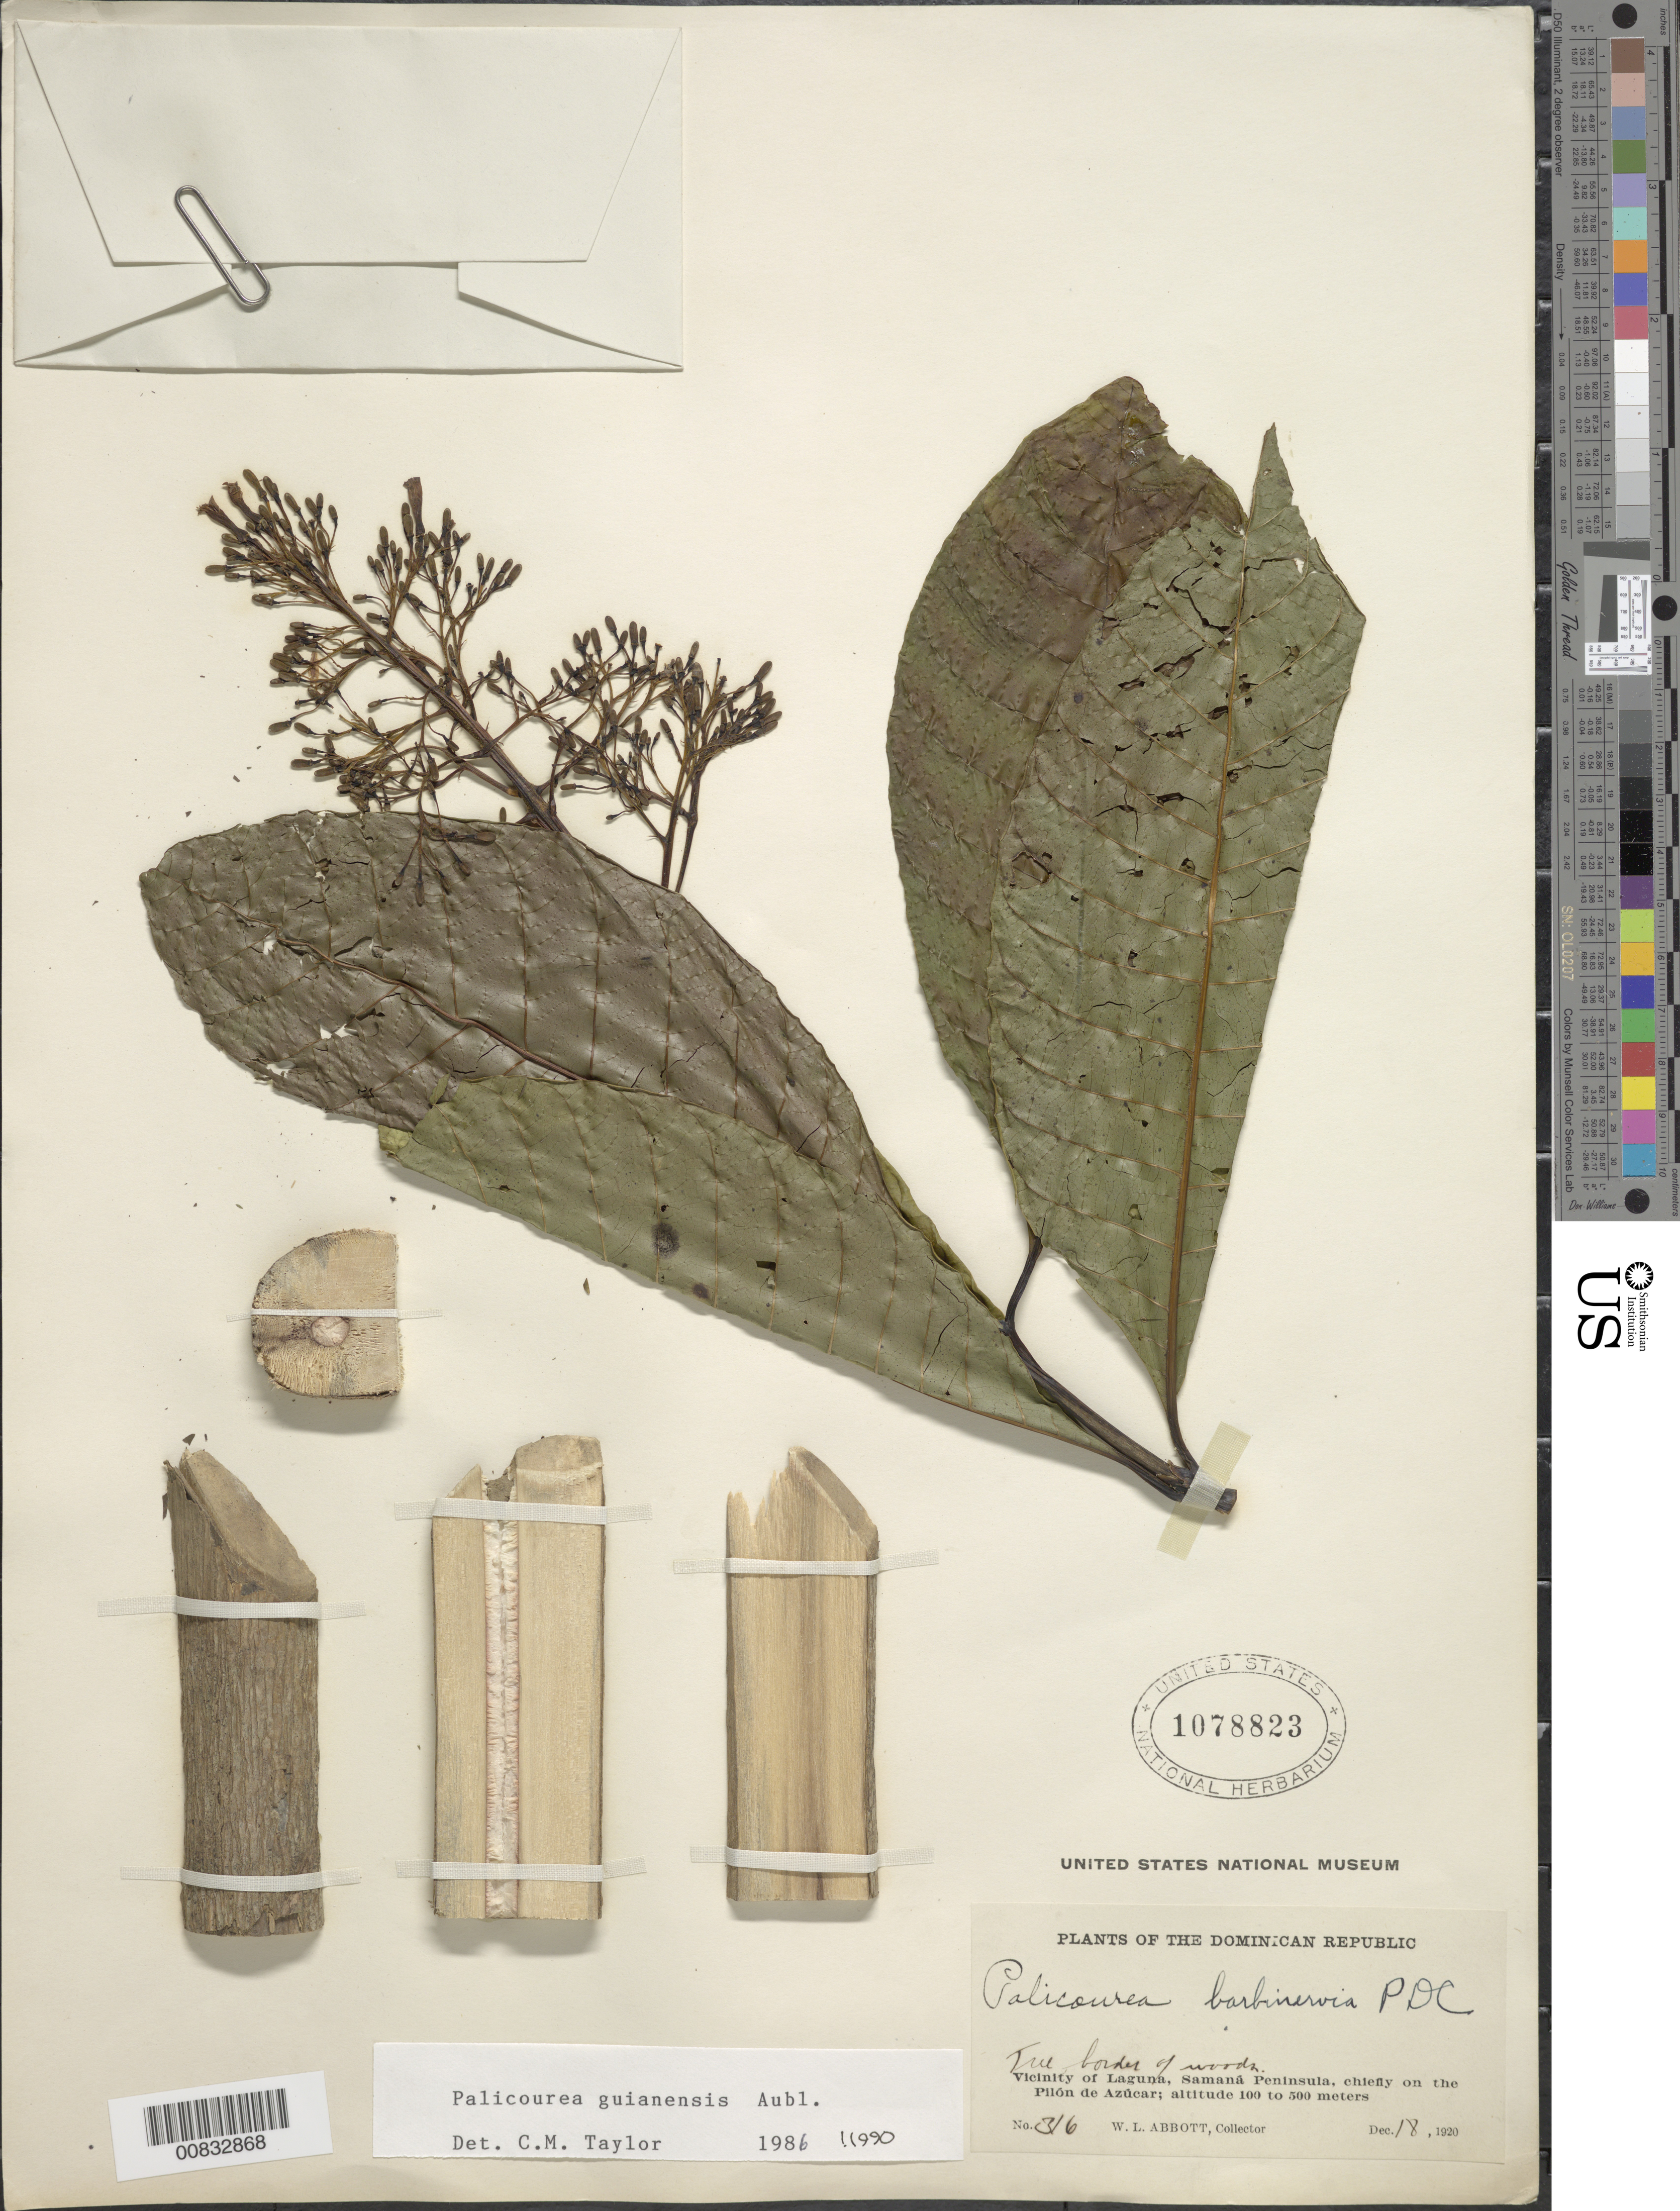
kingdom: Plantae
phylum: Tracheophyta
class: Magnoliopsida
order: Gentianales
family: Rubiaceae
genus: Palicourea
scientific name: Palicourea guianensis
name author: Aubl.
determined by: Taylor, Charlotte M.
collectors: W. L. Abbott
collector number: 316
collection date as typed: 18 Dec 1920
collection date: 1920-12-18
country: Dominican Republic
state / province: Samana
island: Hispaniola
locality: Vicinity of Laguna, Samaná Peninsula, chiefly on the Pilón de Azúcar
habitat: Border of woods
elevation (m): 100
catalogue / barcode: US 1078823